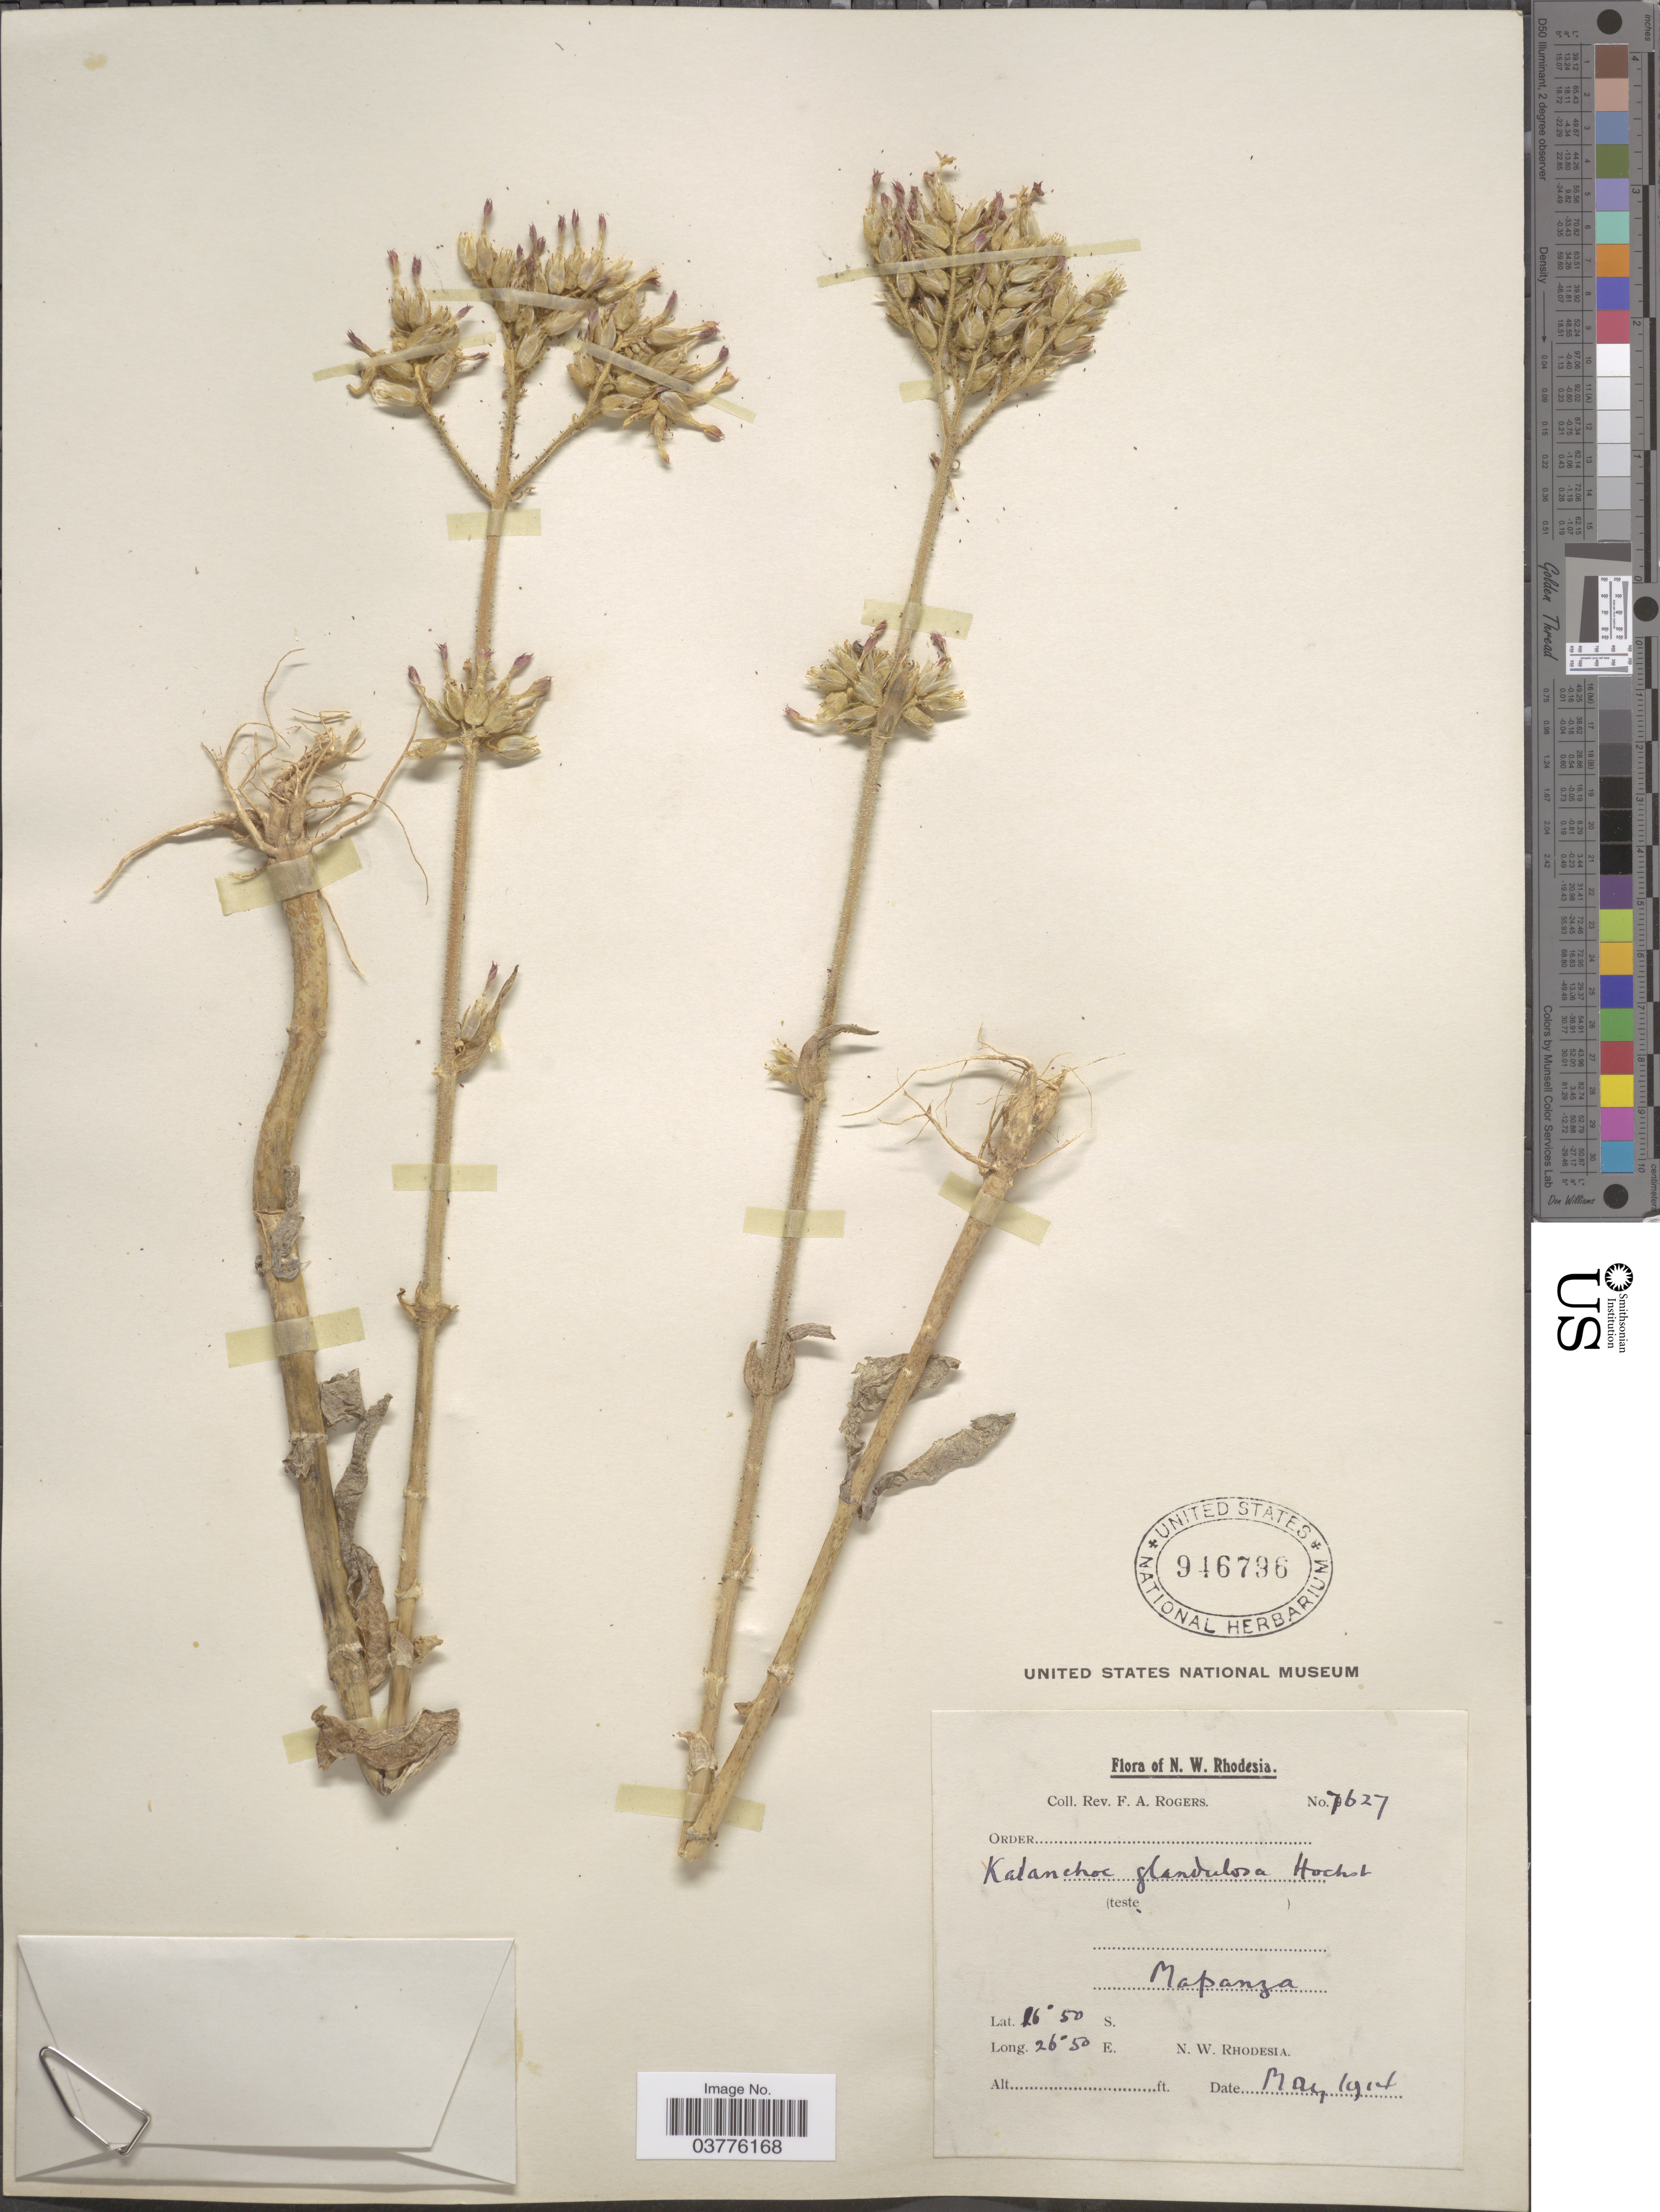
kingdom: Plantae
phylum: Tracheophyta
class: Magnoliopsida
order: Saxifragales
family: Crassulaceae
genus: Kalanchoe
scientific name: Kalanchoe lanceolata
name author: (Forssk.) Pers.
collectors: F. A. Rogers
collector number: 7627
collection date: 1914-05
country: Zambia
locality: N. W. Rhodesia. Mapanza.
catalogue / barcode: US 946796